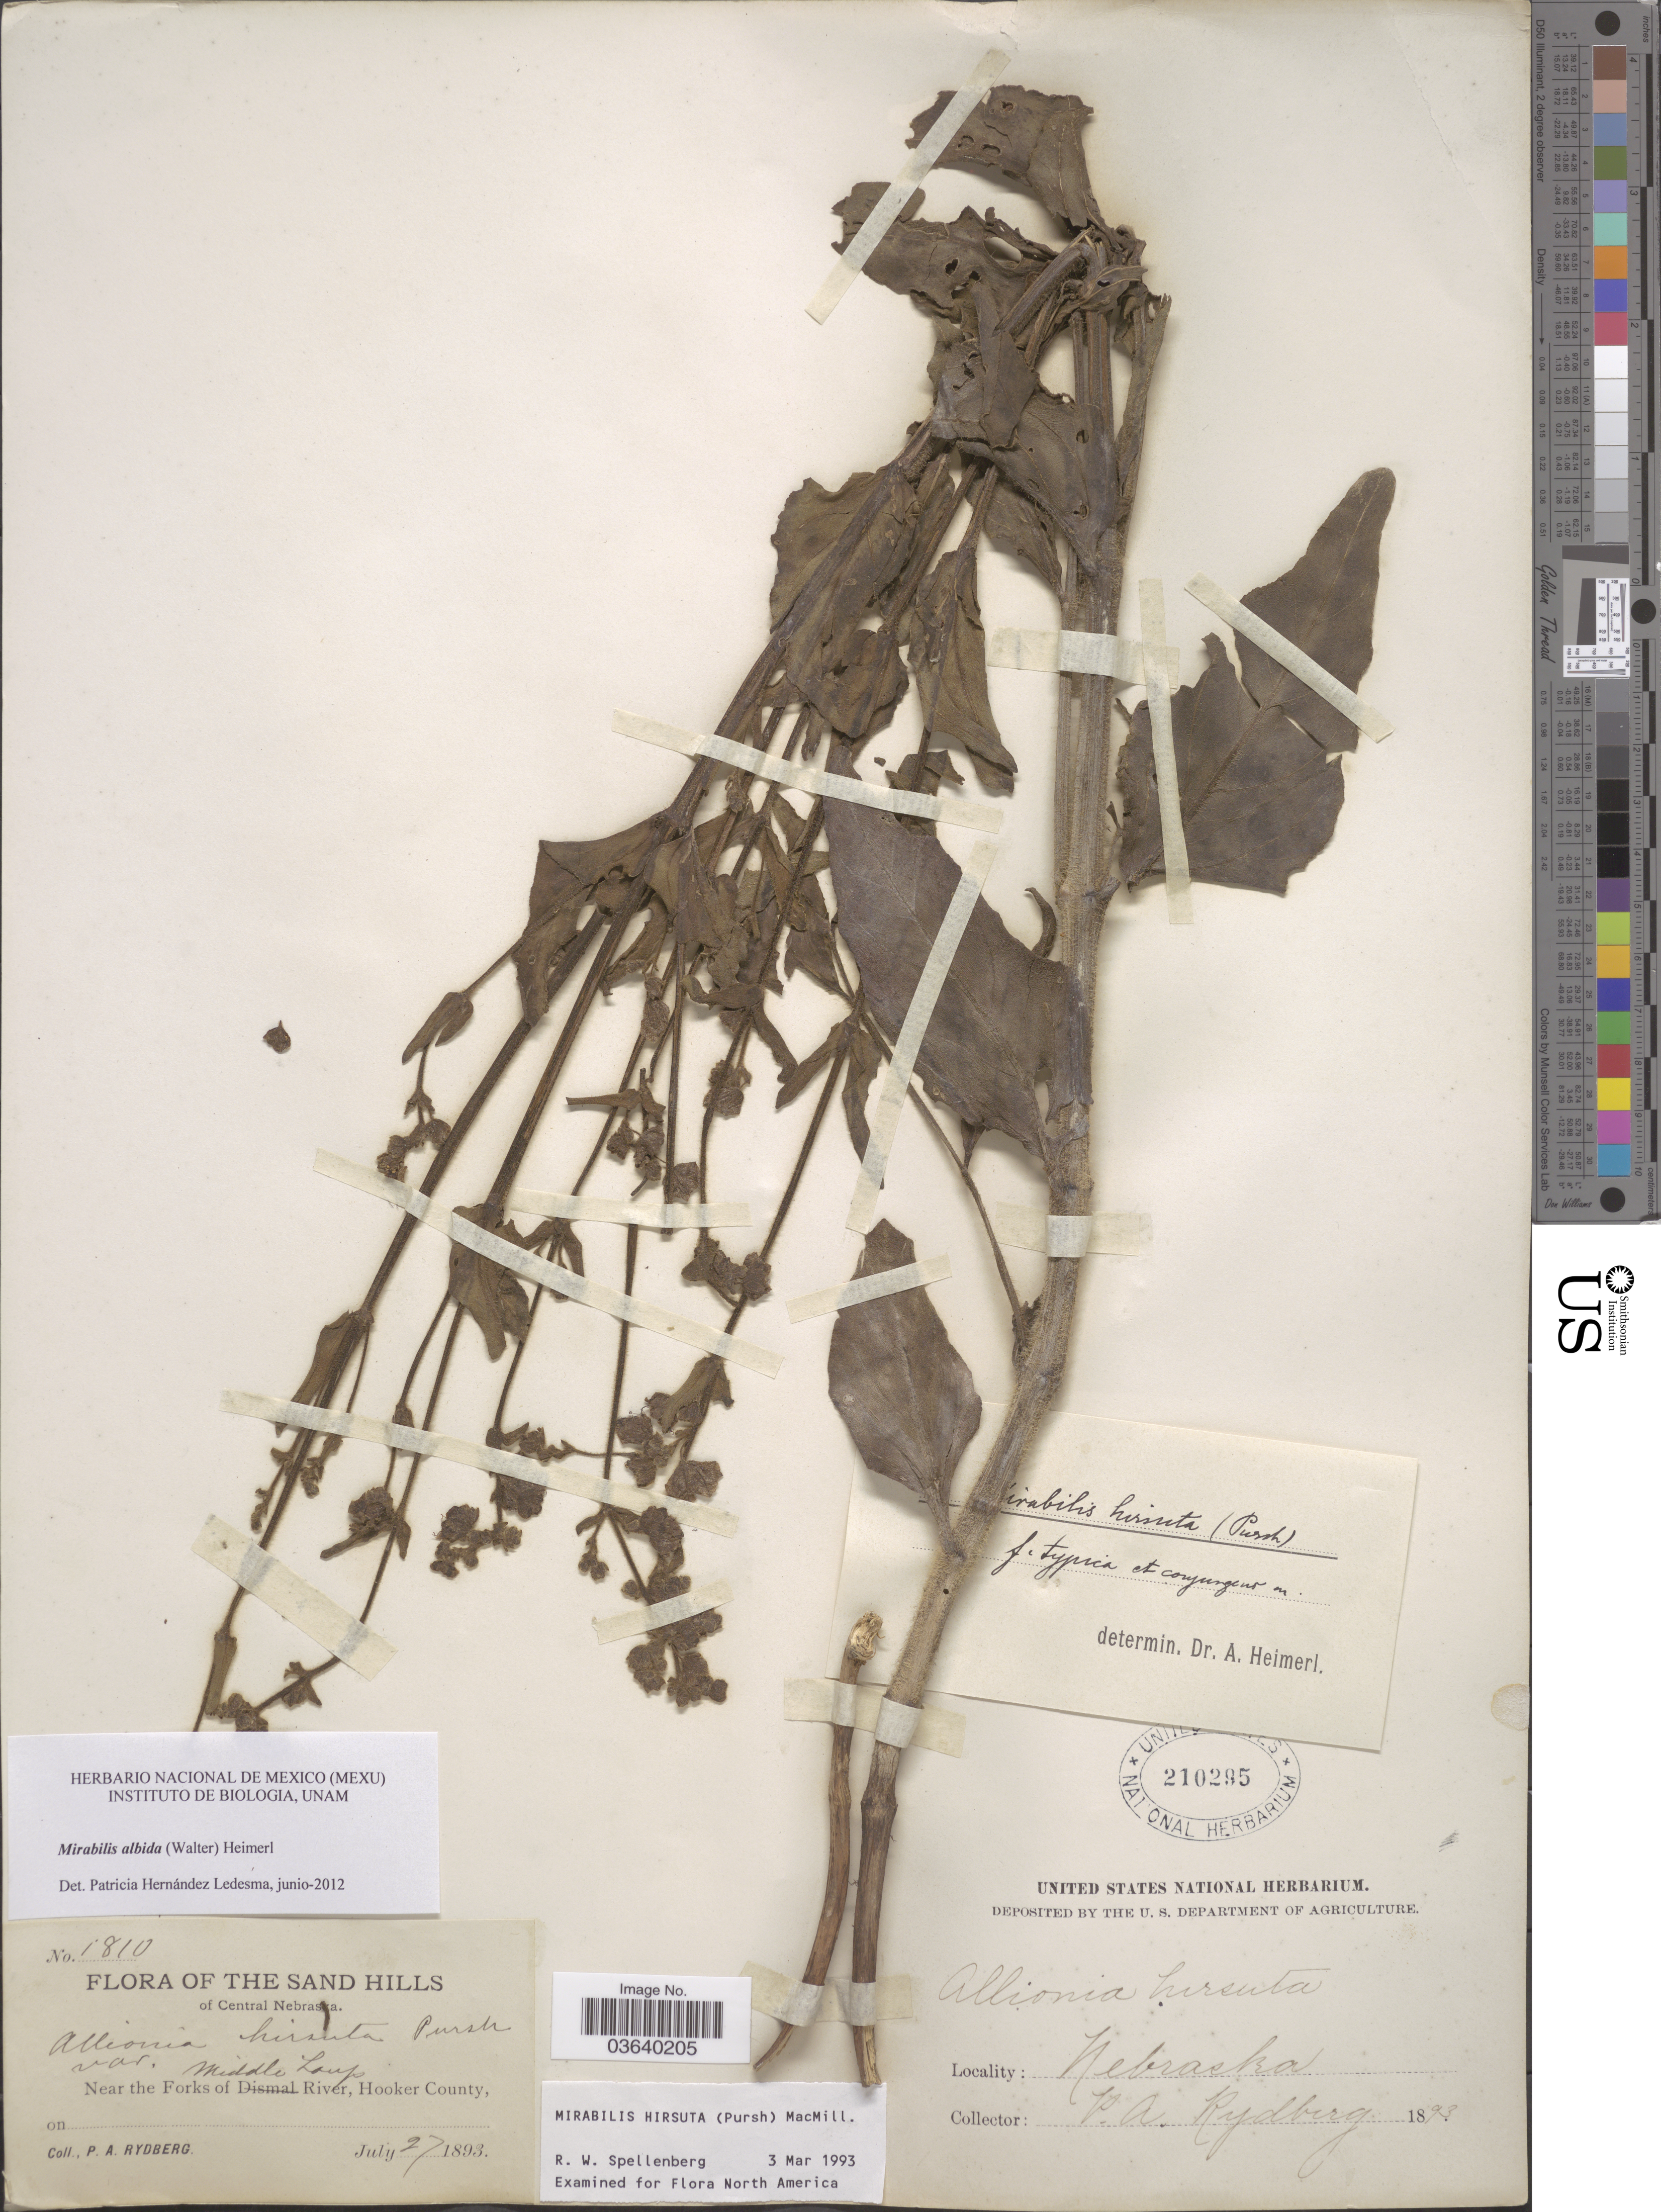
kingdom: Plantae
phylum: Tracheophyta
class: Magnoliopsida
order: Caryophyllales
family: Nyctaginaceae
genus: Mirabilis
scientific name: Mirabilis albida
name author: (Walter) Heimerl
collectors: P. A. Rydberg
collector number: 1810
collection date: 1893-07-27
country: United States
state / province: Nebraska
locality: Sand Hills of Central Nebraska. Near the Forks of Middle Loup River, Hooker County.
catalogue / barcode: US 210295